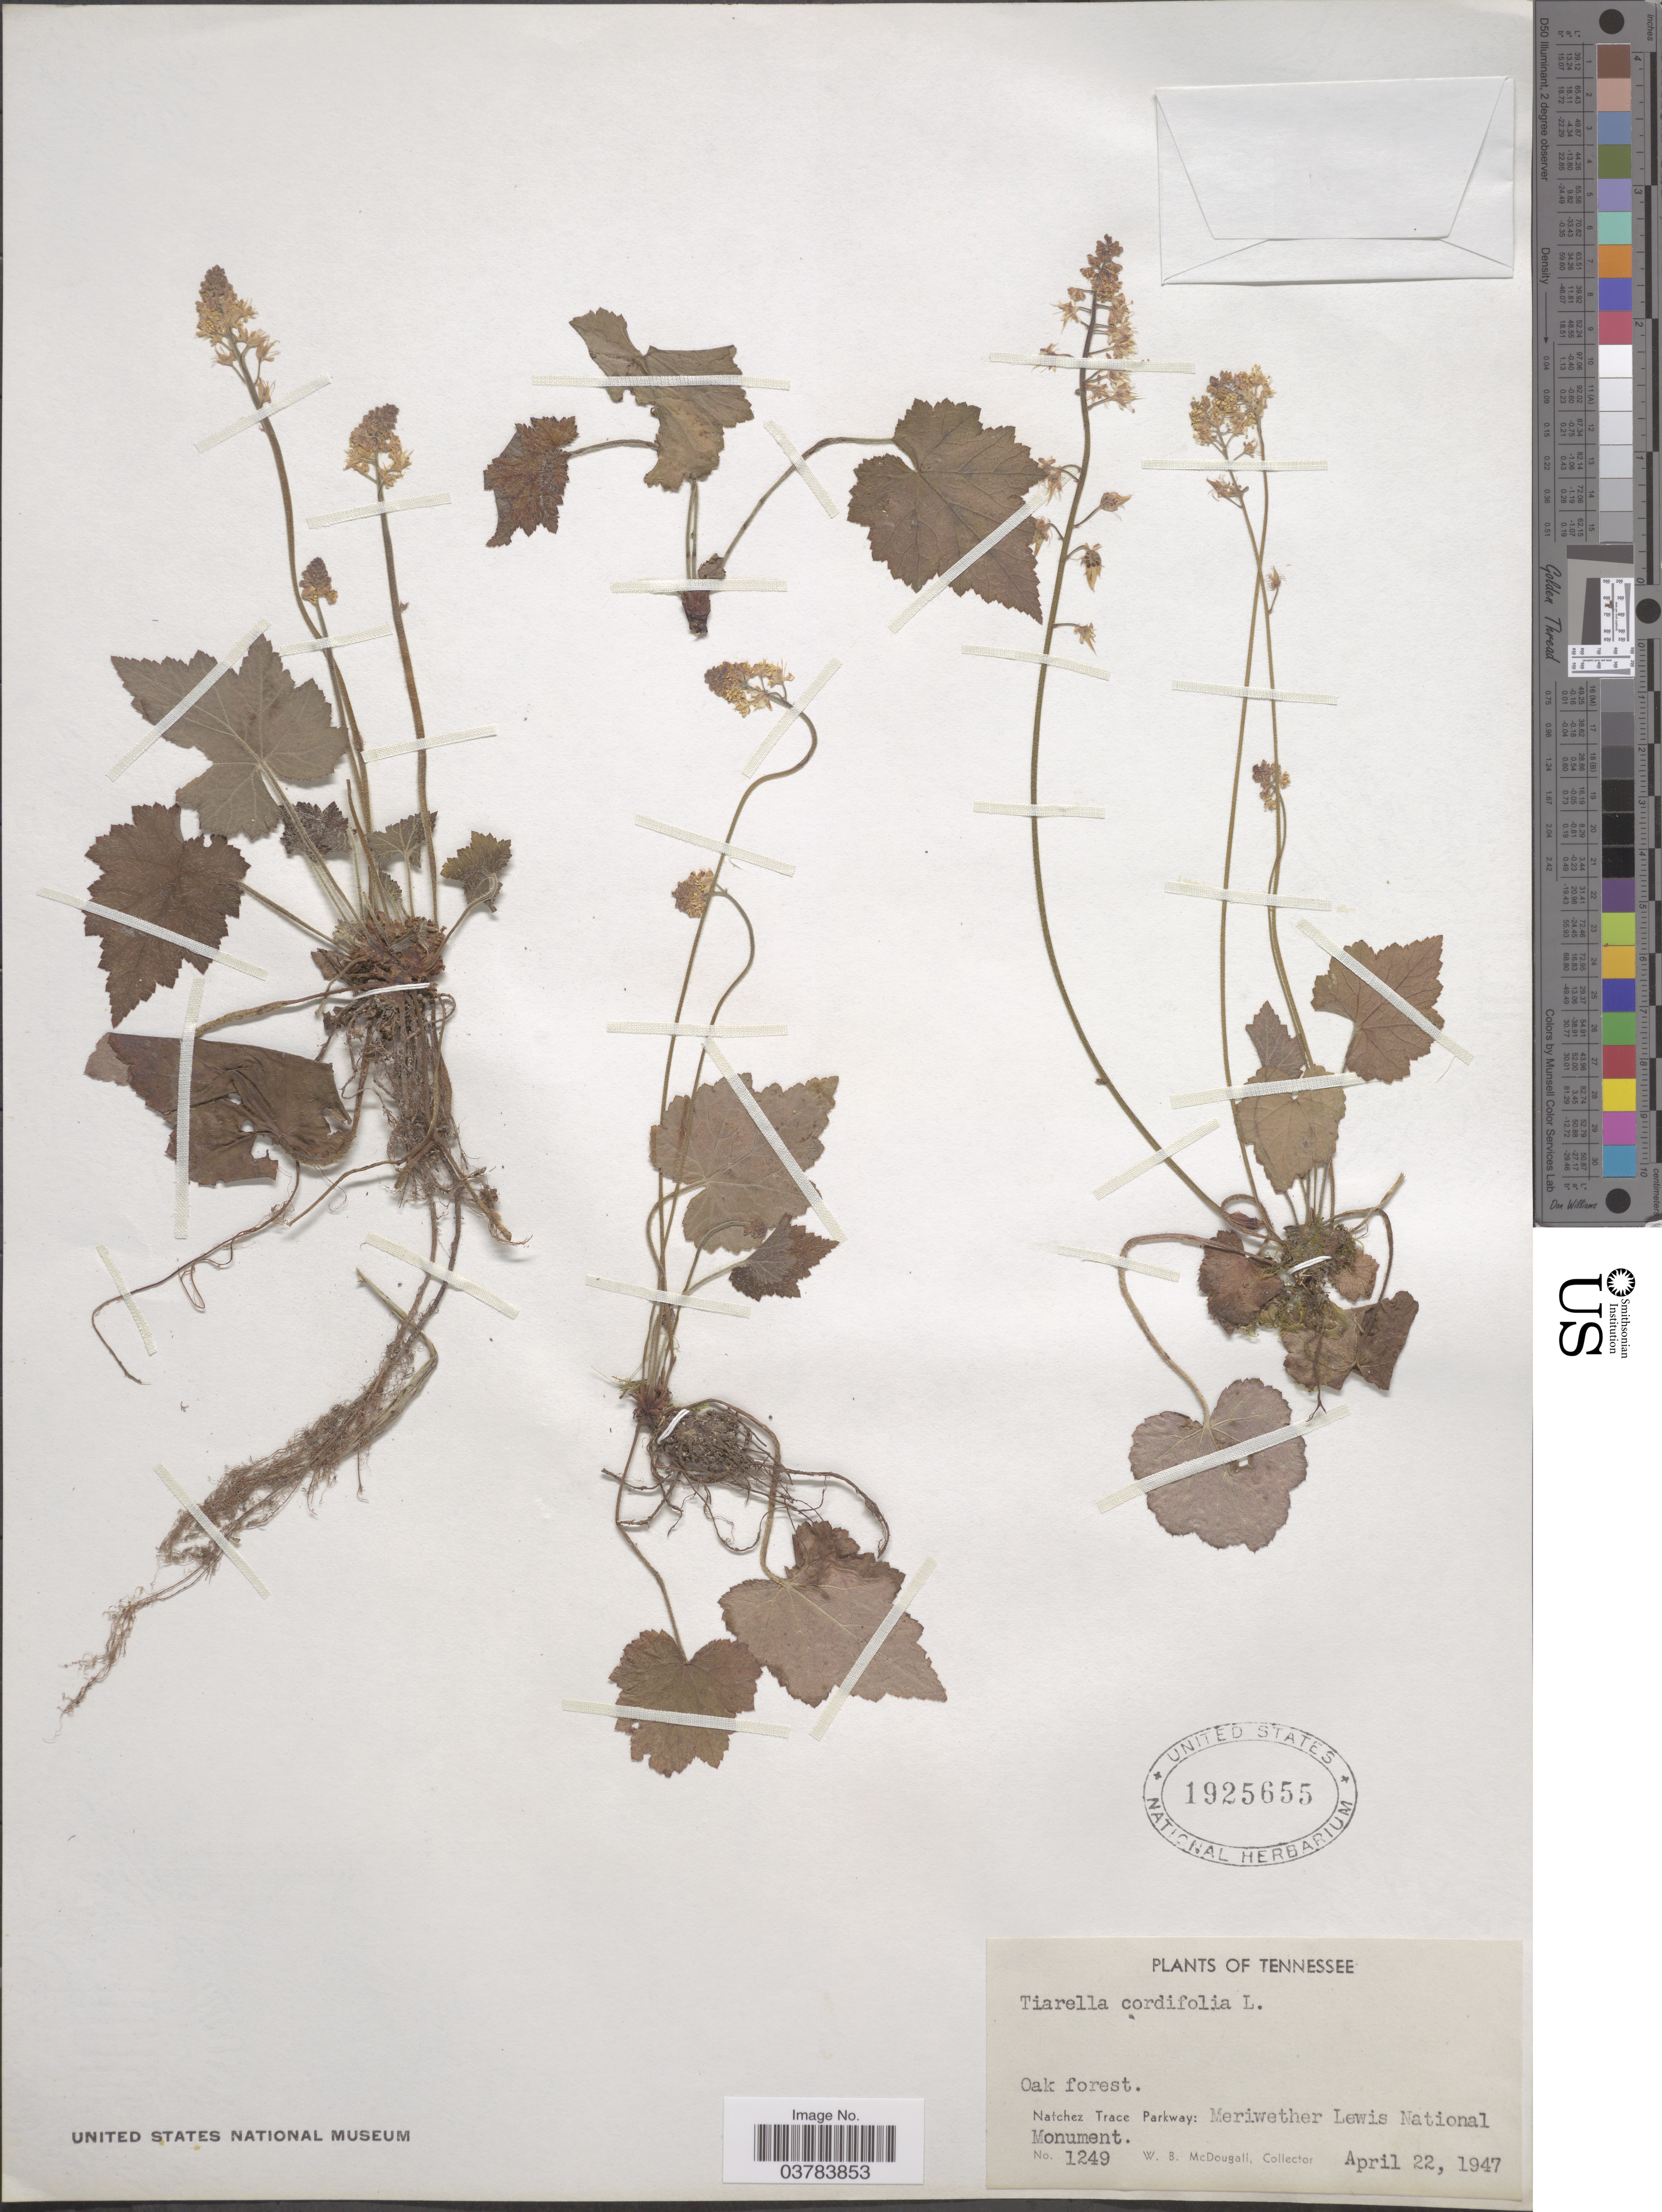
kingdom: Plantae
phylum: Tracheophyta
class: Magnoliopsida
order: Saxifragales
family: Saxifragaceae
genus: Tiarella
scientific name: Tiarella cordifolia var. typica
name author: Lakela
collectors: W. B. McDougal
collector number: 1249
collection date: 1947-04-22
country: United States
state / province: Tennessee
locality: Natchez Trace Parkway: Meriwether Lewis National Monument.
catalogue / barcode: US 1925655